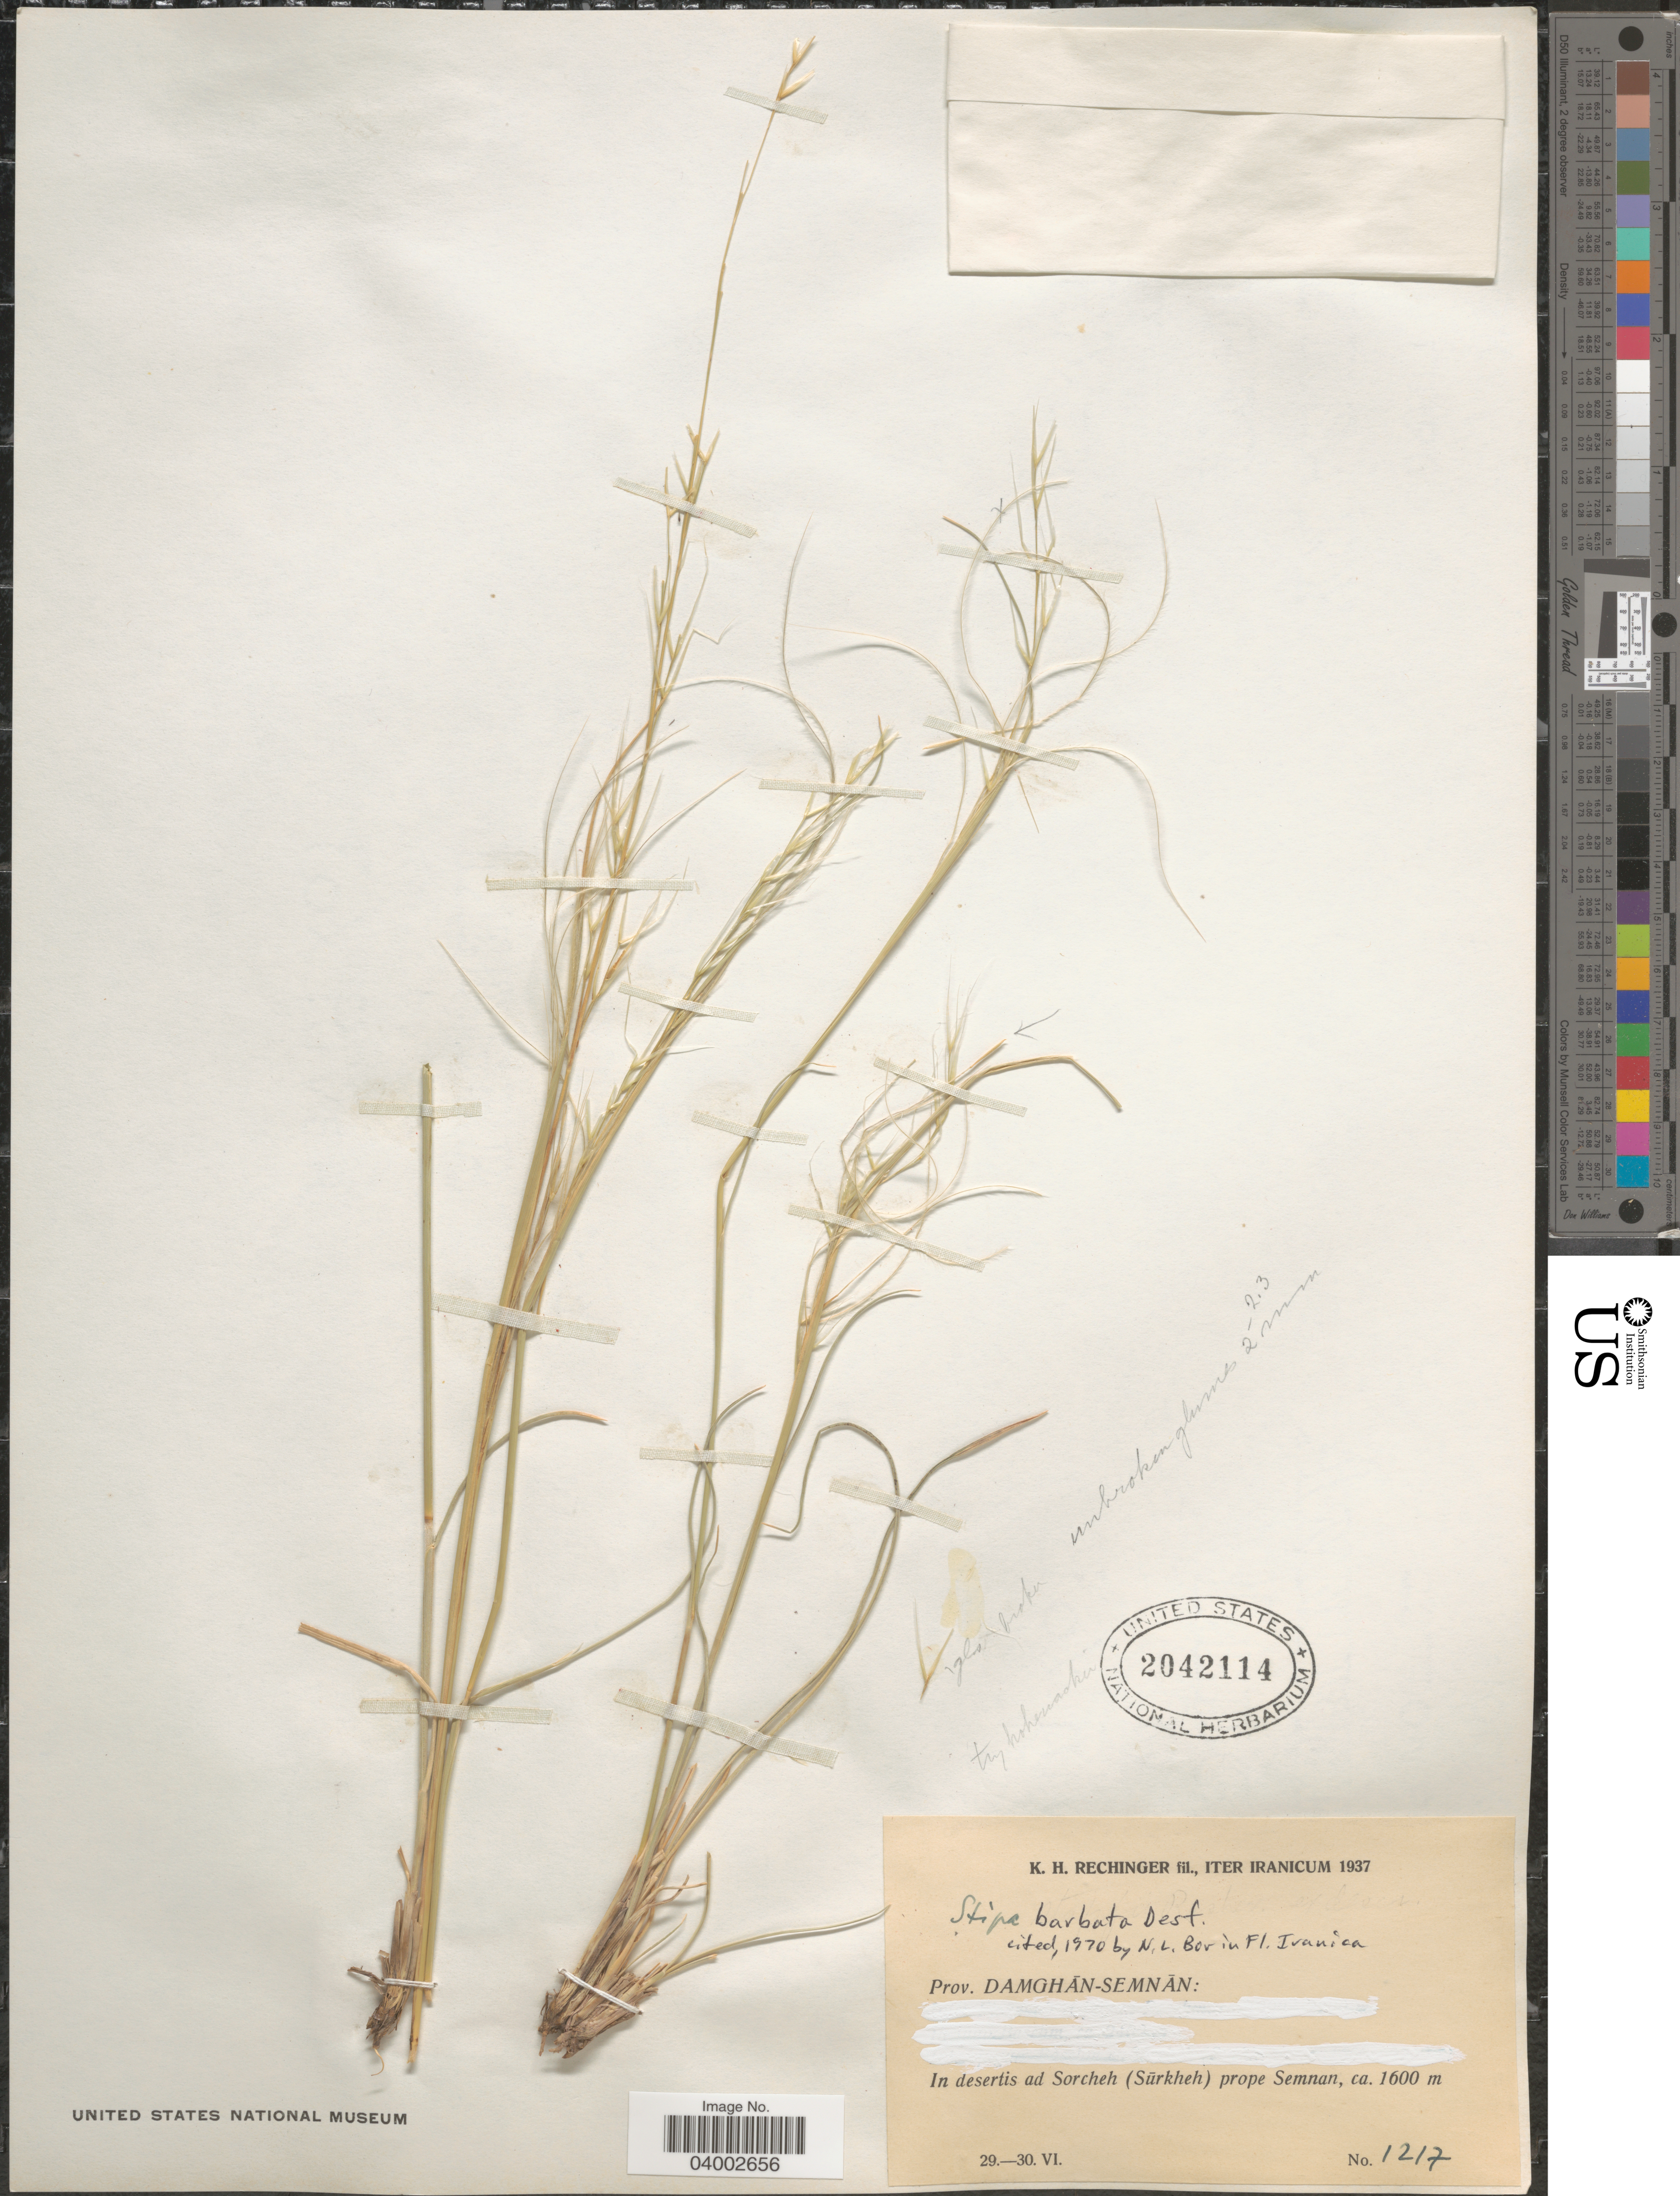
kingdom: Plantae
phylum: Tracheophyta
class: Liliopsida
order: Poales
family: Poaceae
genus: Stipa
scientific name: Stipa barbata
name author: Michx.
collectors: K. H. Rechinger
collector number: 1217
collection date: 1937-06-29/1937-06-30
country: Iran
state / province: Semnan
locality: Prov. Damghān-Semnān: In desertis ad Sorcheh (Sūrkheh) prope Semnan.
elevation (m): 1600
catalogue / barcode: US 2042114